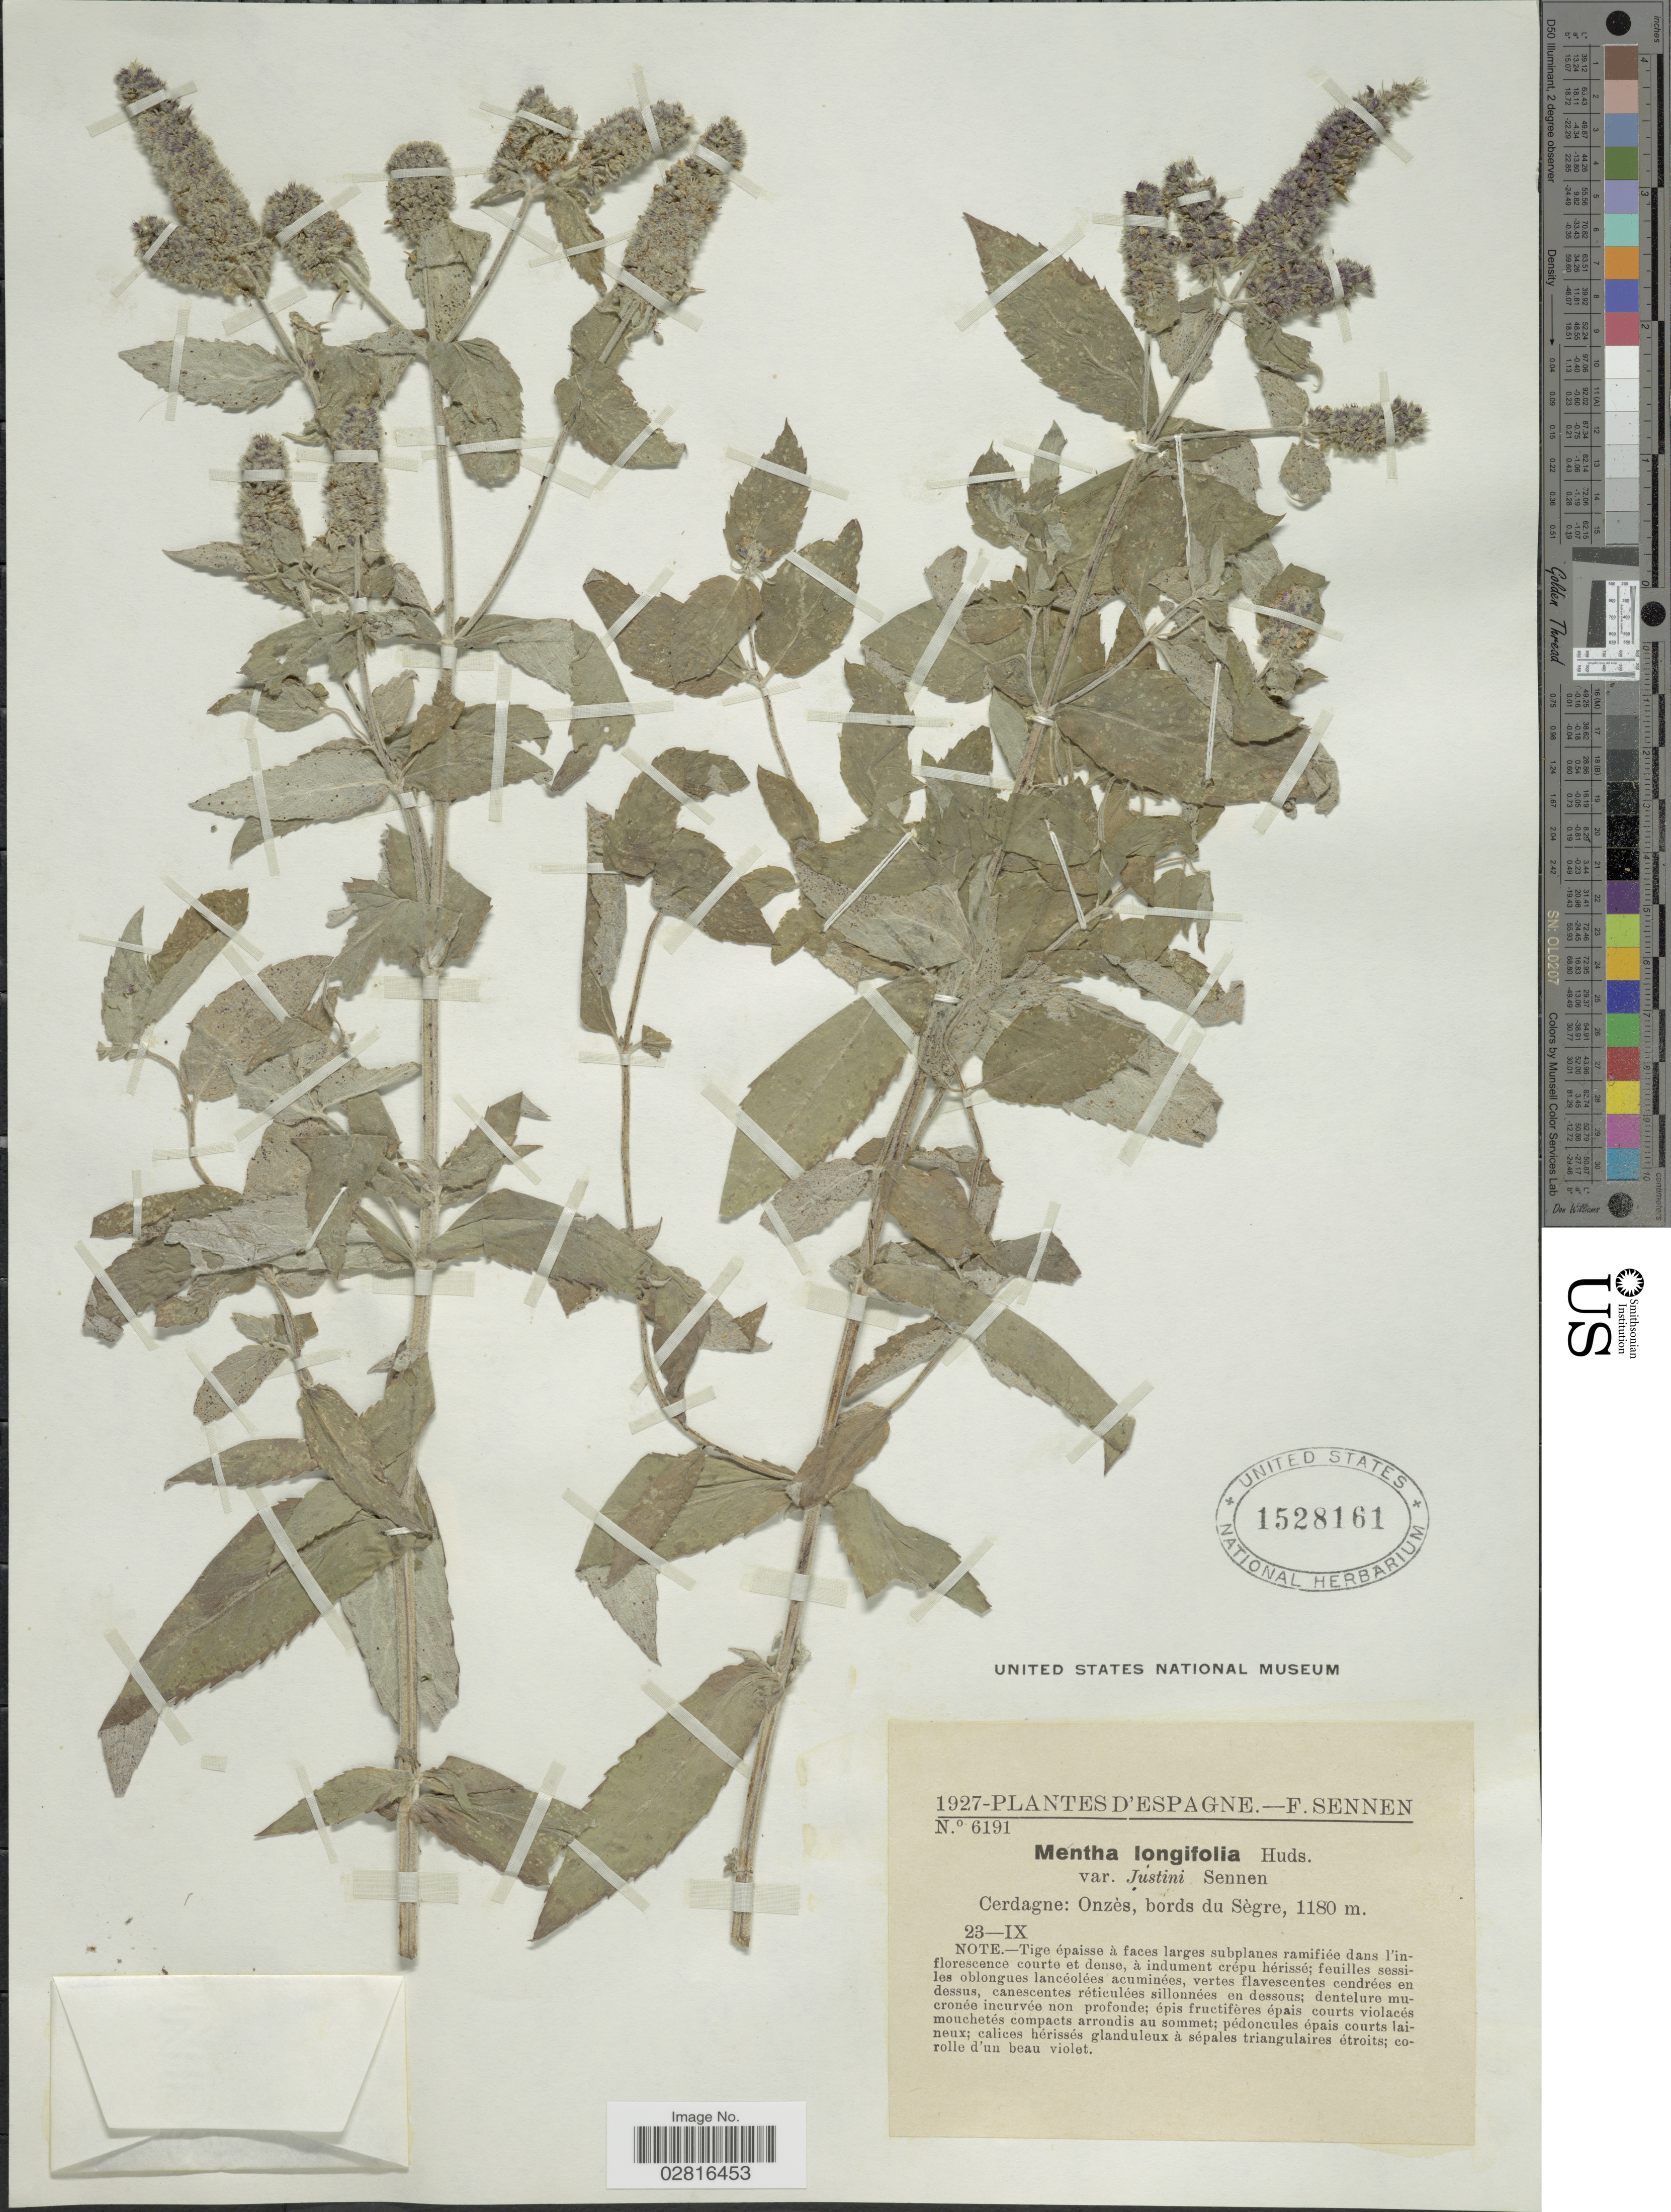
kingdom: Plantae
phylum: Tracheophyta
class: Magnoliopsida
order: Lamiales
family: Lamiaceae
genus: Mentha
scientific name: Mentha longifolia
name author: (L.) L.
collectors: E. Sennen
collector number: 6191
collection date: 1927-09-23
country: Spain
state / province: Islas Baleares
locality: Cerdagne: Onzès, bords du Sègre.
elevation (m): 1180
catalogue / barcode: US 1528161